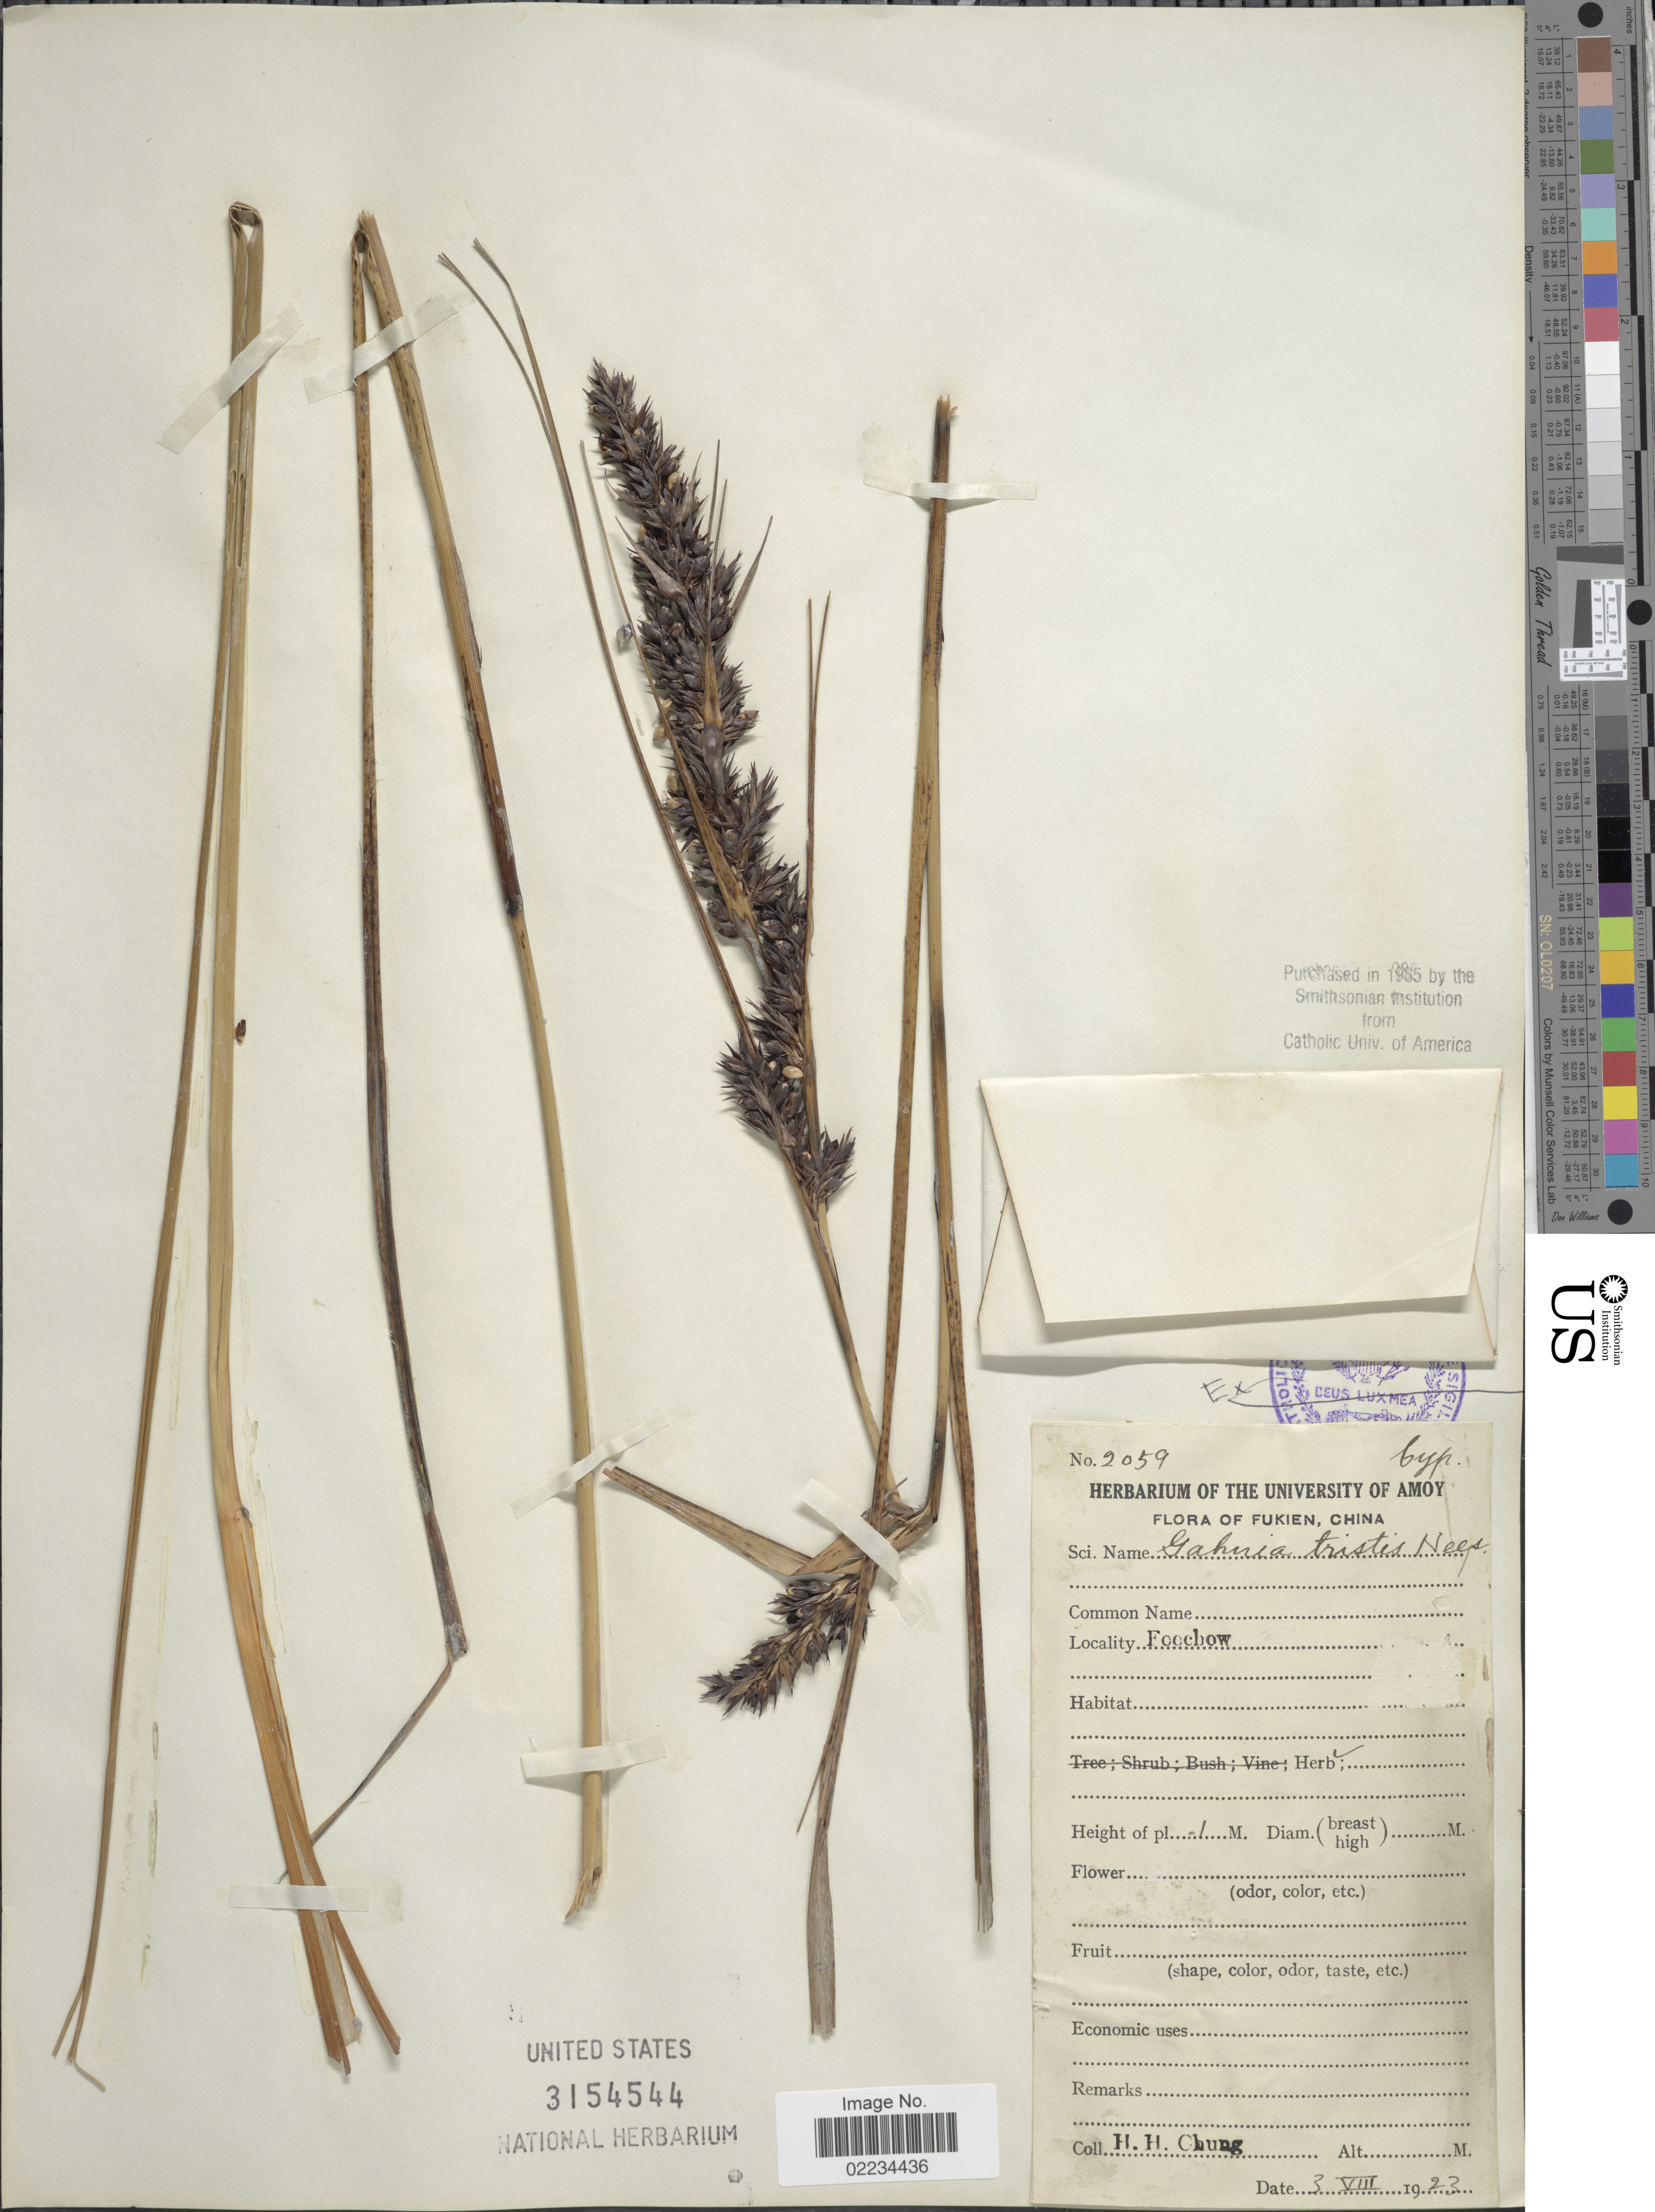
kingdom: Plantae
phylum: Tracheophyta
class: Liliopsida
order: Poales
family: Cyperaceae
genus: Gahnia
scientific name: Gahnia tristis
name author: Nees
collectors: H. Chung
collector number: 2059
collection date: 1923-08-03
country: China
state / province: Fujian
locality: Fukien, Foochow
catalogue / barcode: US 3154544